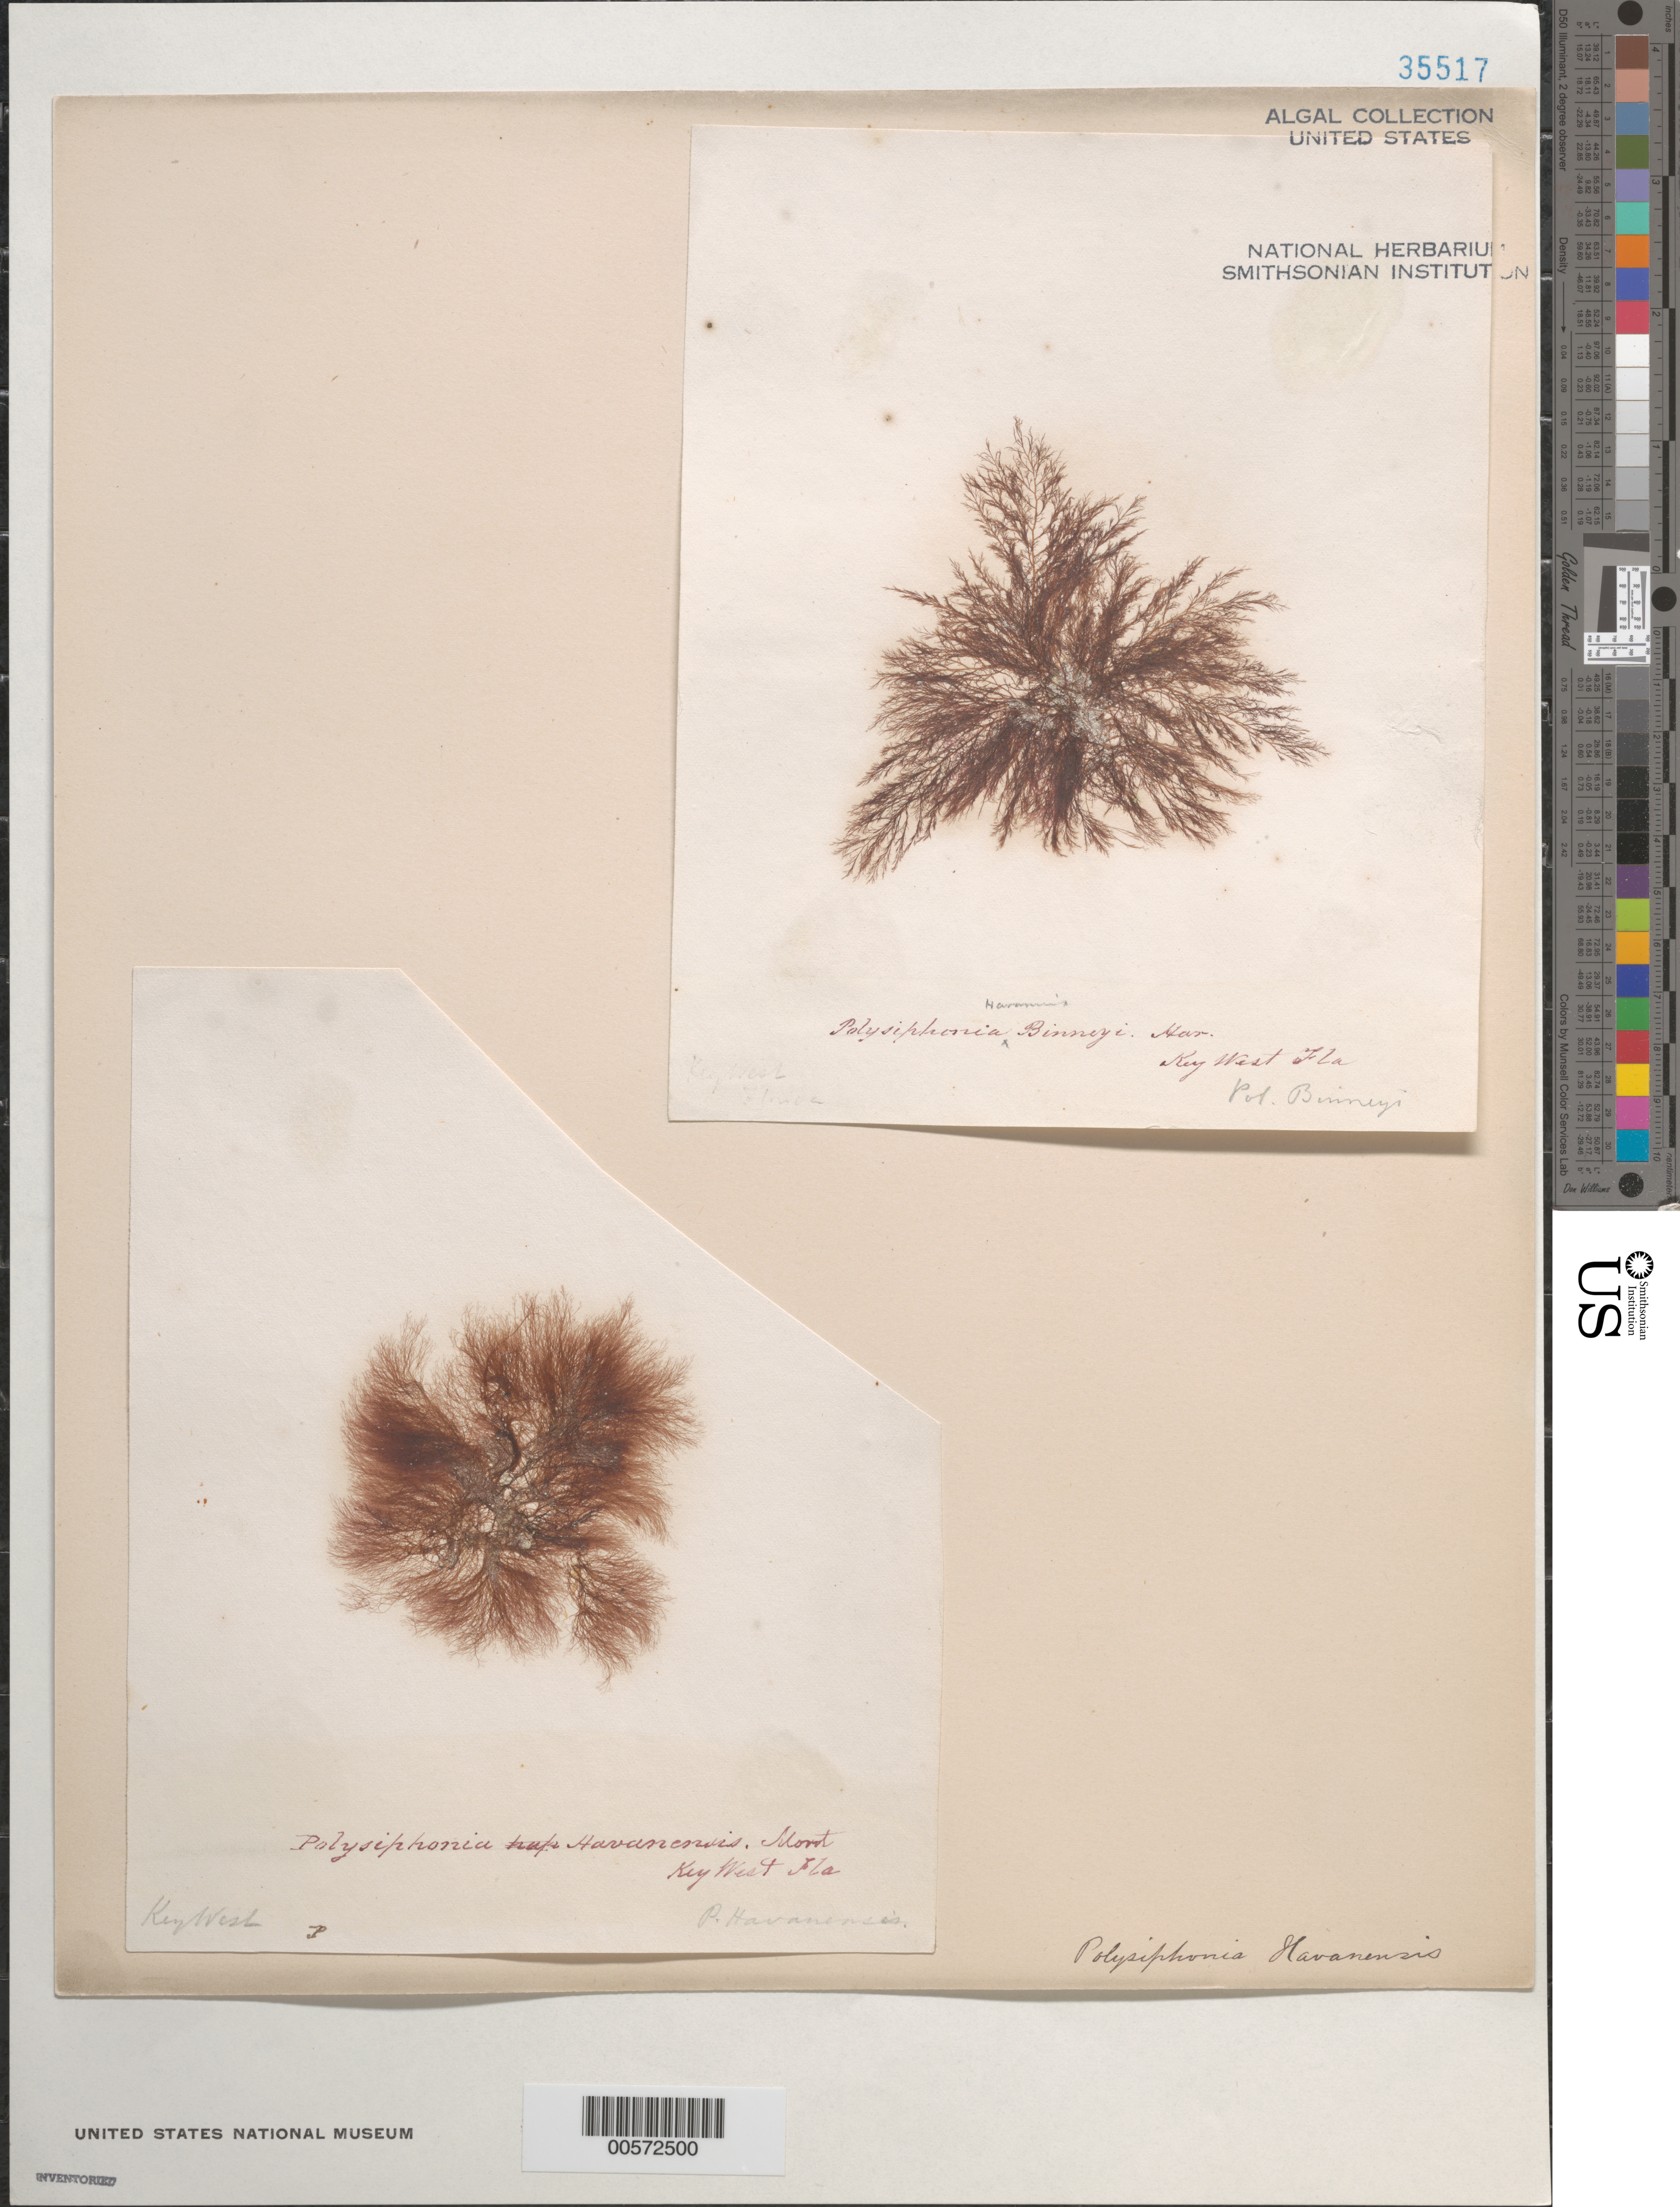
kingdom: Plantae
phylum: Rhodophyta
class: Florideophyceae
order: Ceramiales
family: Rhodomelaceae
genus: Polysiphonia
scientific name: Polysiphonia havanensis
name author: Mont.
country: United States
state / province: Florida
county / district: Monroe County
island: Key West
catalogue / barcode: US 35517